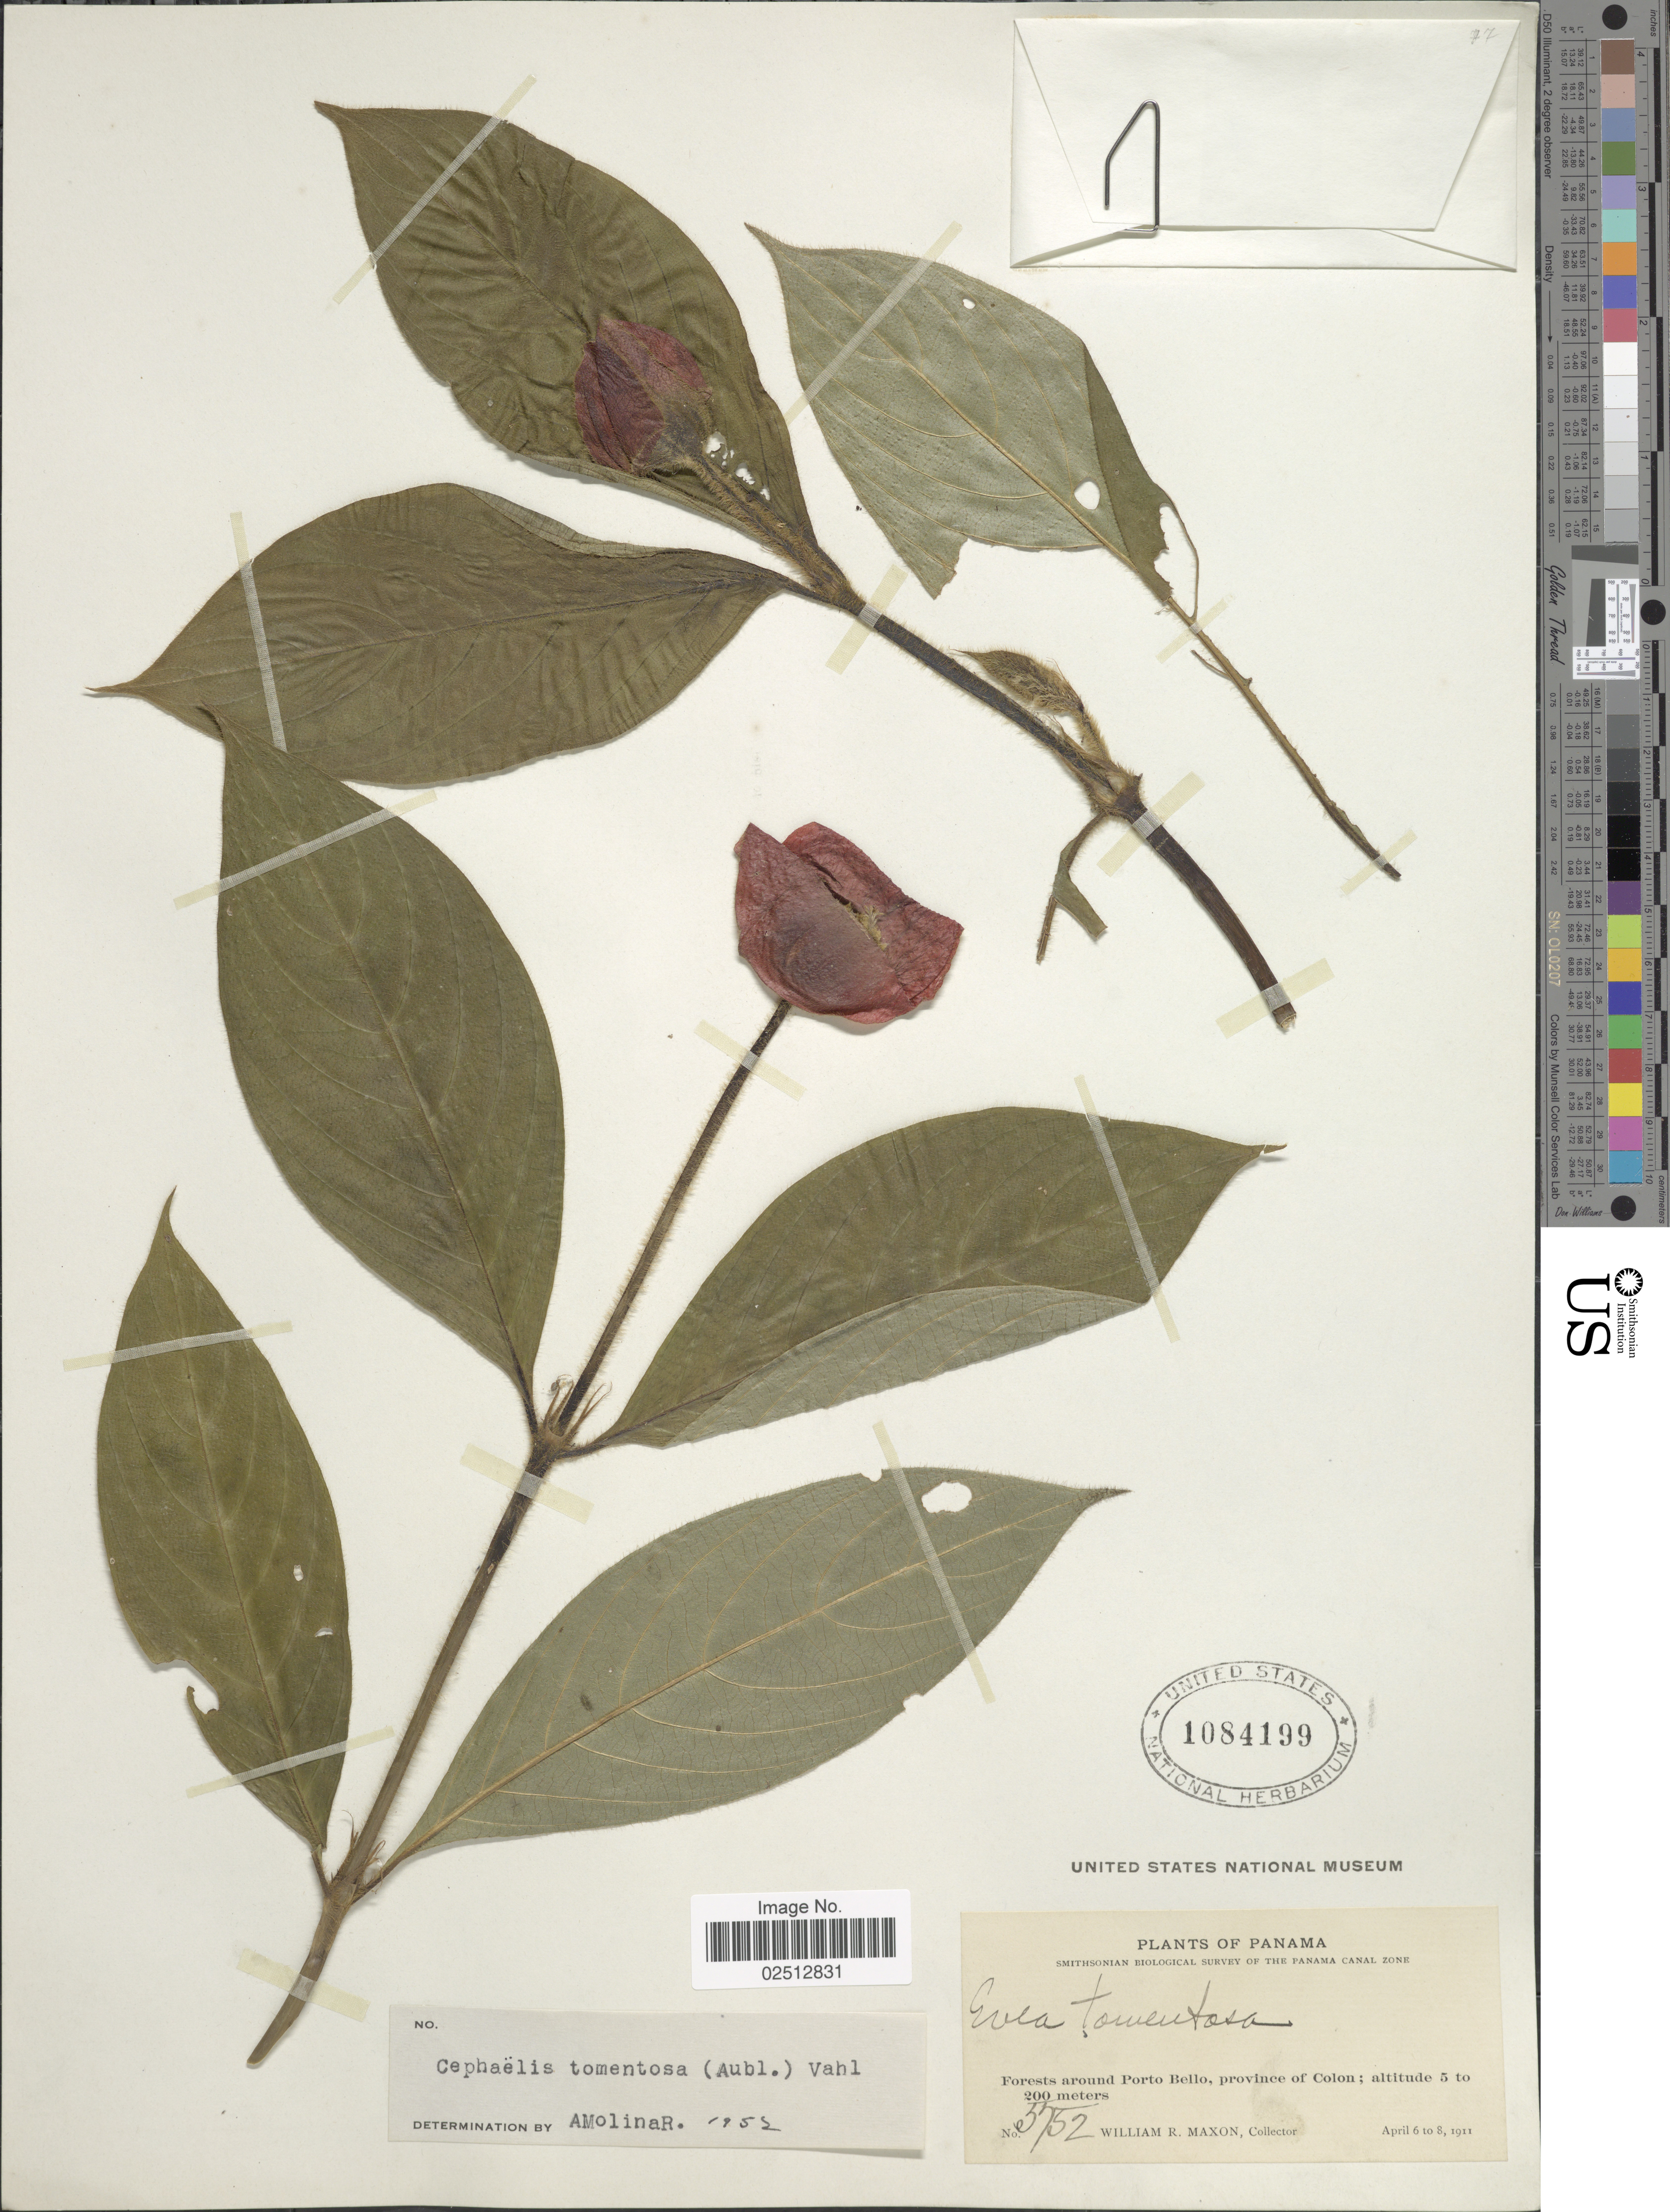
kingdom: Plantae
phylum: Tracheophyta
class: Magnoliopsida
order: Gentianales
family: Rubiaceae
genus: Psychotria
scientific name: Psychotria poeppigiana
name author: Müll. Arg.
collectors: W. R. Maxon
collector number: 5752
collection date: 1911-04-06/1911-04-08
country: Panama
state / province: Colón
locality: Forests around Porto Bello, province of Colon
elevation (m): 5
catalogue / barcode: US 1084199